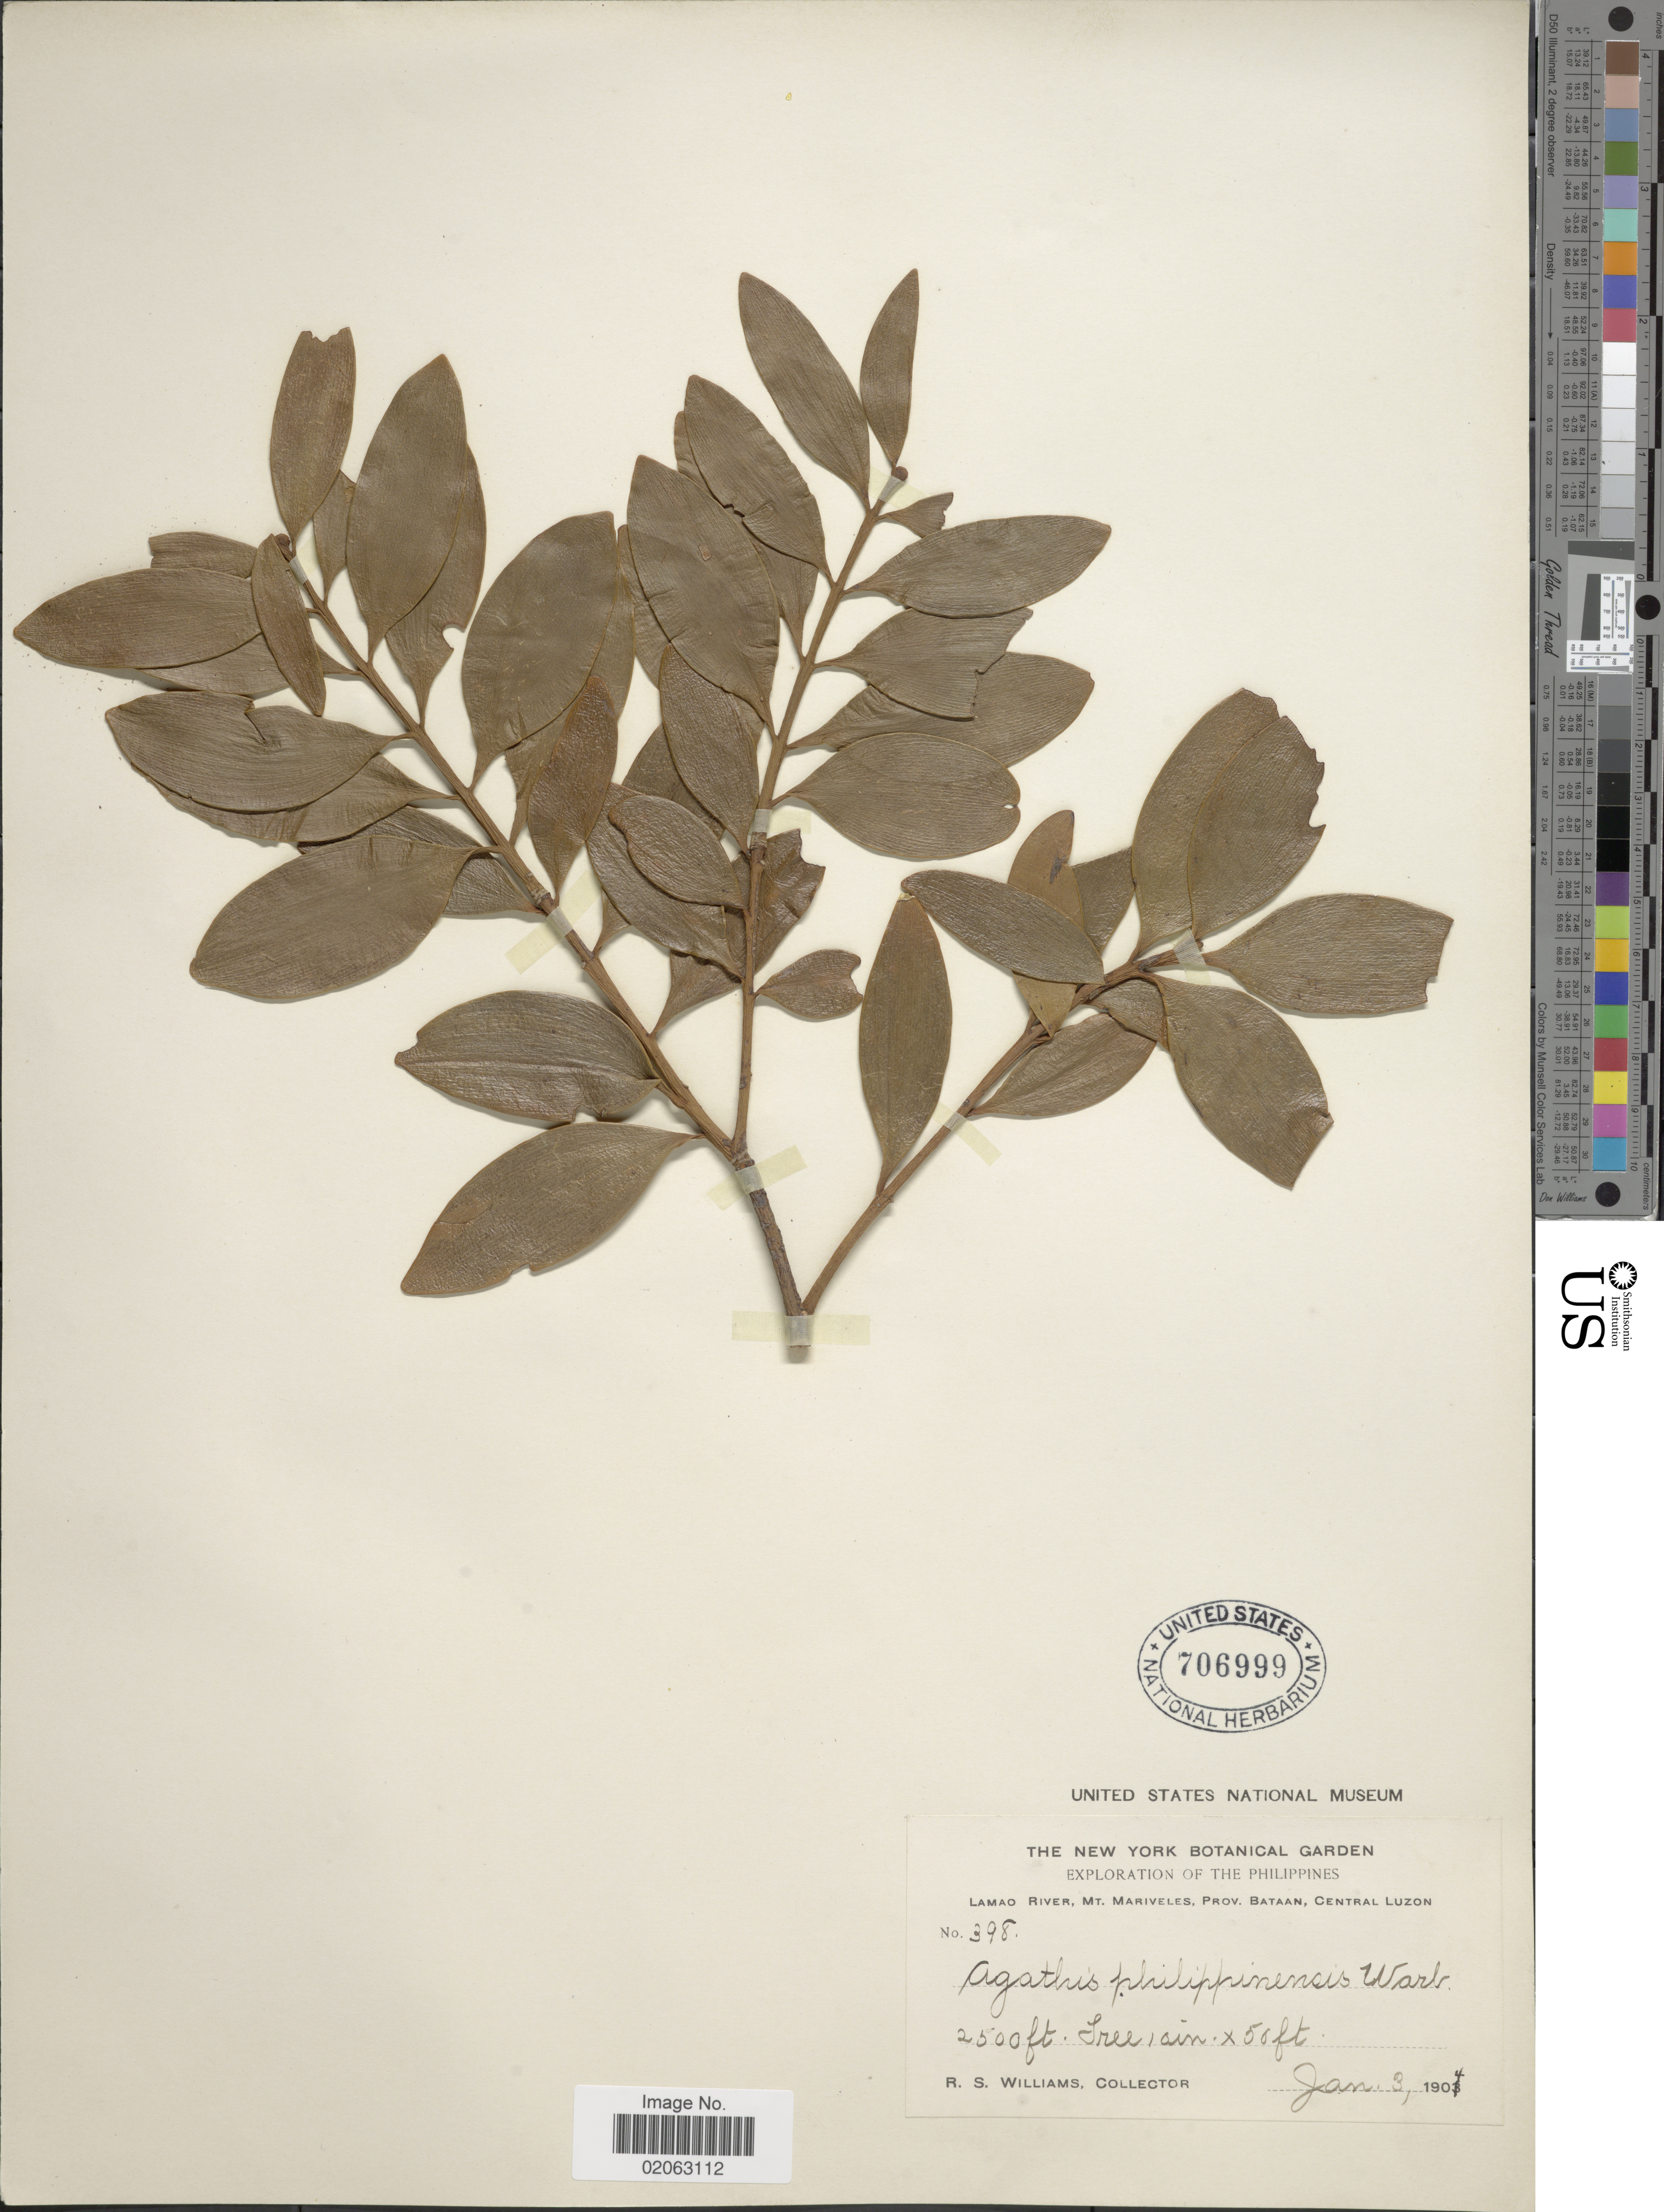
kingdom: Plantae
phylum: Tracheophyta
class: Pinopsida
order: Pinales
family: Araucariaceae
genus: Agathis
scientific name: Agathis philippinensis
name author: Warb.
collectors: R. S. Williams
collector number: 398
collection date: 1904-01-03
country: Philippines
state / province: Central Luzon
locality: Lamao River, Mt. Mariveles, Prov. Bataan.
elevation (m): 762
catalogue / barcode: US 706999